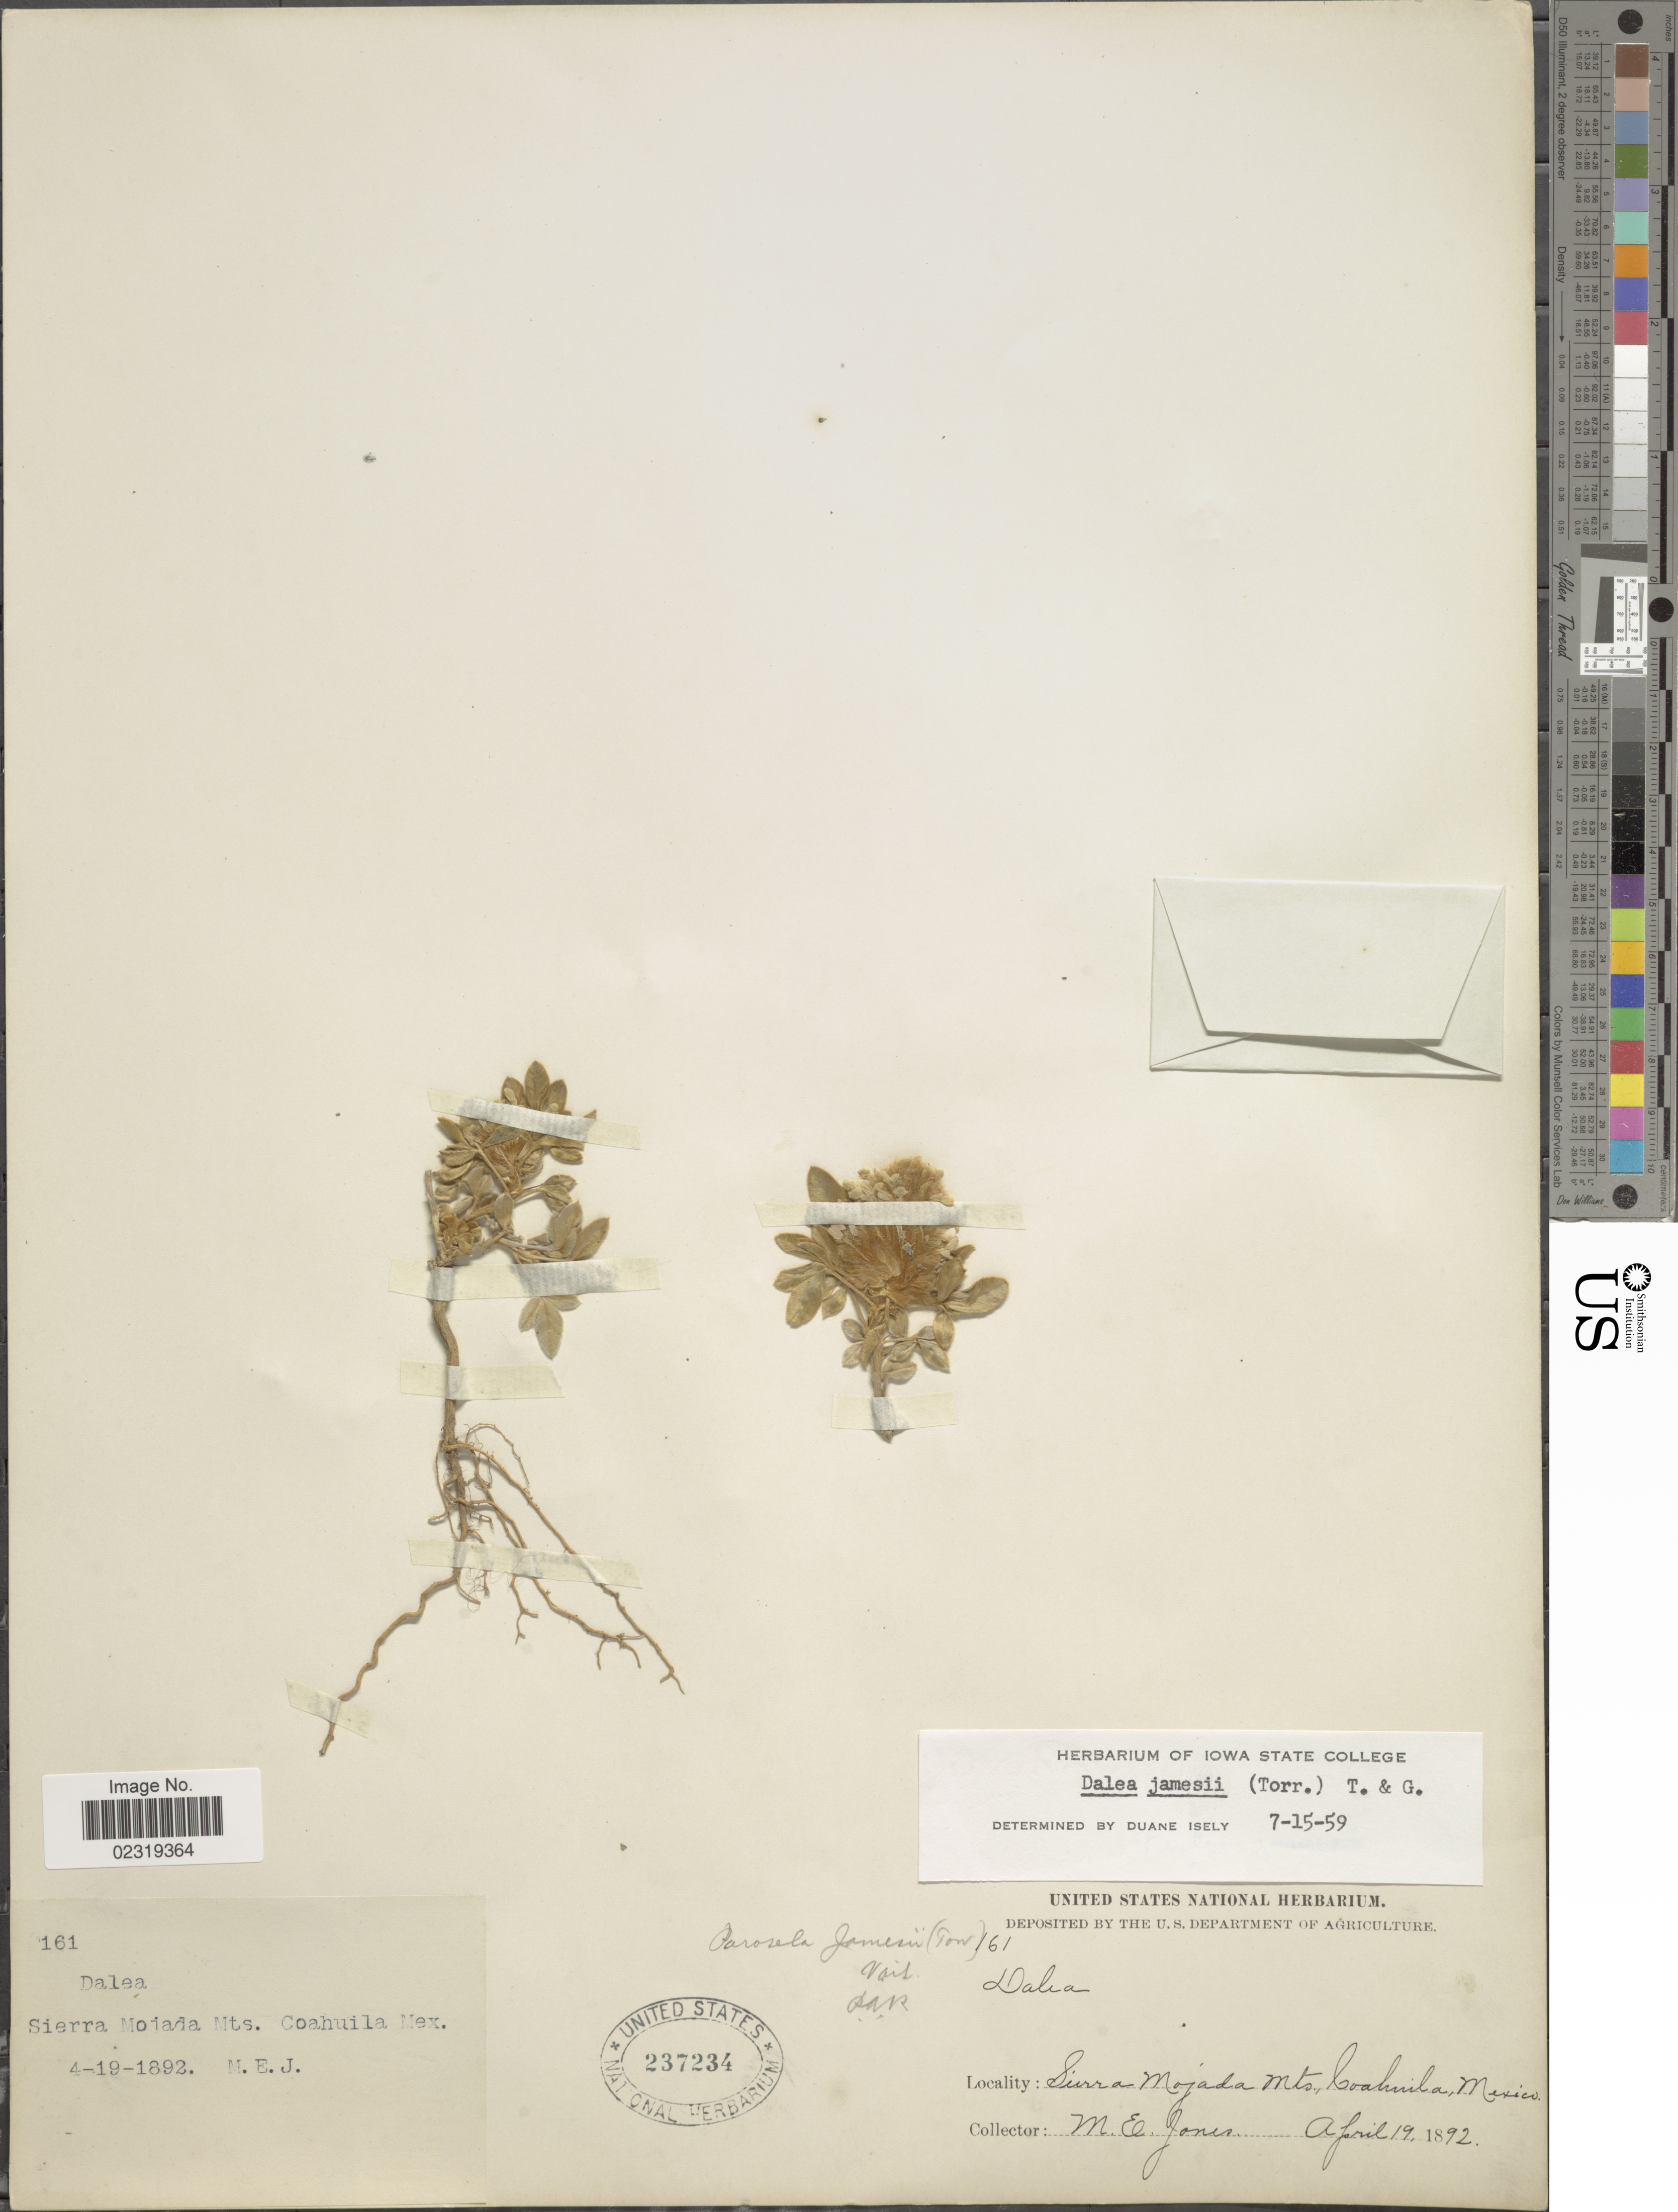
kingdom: Plantae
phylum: Tracheophyta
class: Magnoliopsida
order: Fabales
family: Fabaceae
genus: Dalea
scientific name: Dalea jamesii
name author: (Torr.) Torr. & A. Gray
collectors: M. E. Jones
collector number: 161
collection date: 1892-04-19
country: Mexico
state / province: Coahuila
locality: Sierra Mojada Mts. Coahuila Mex.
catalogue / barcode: US 237234